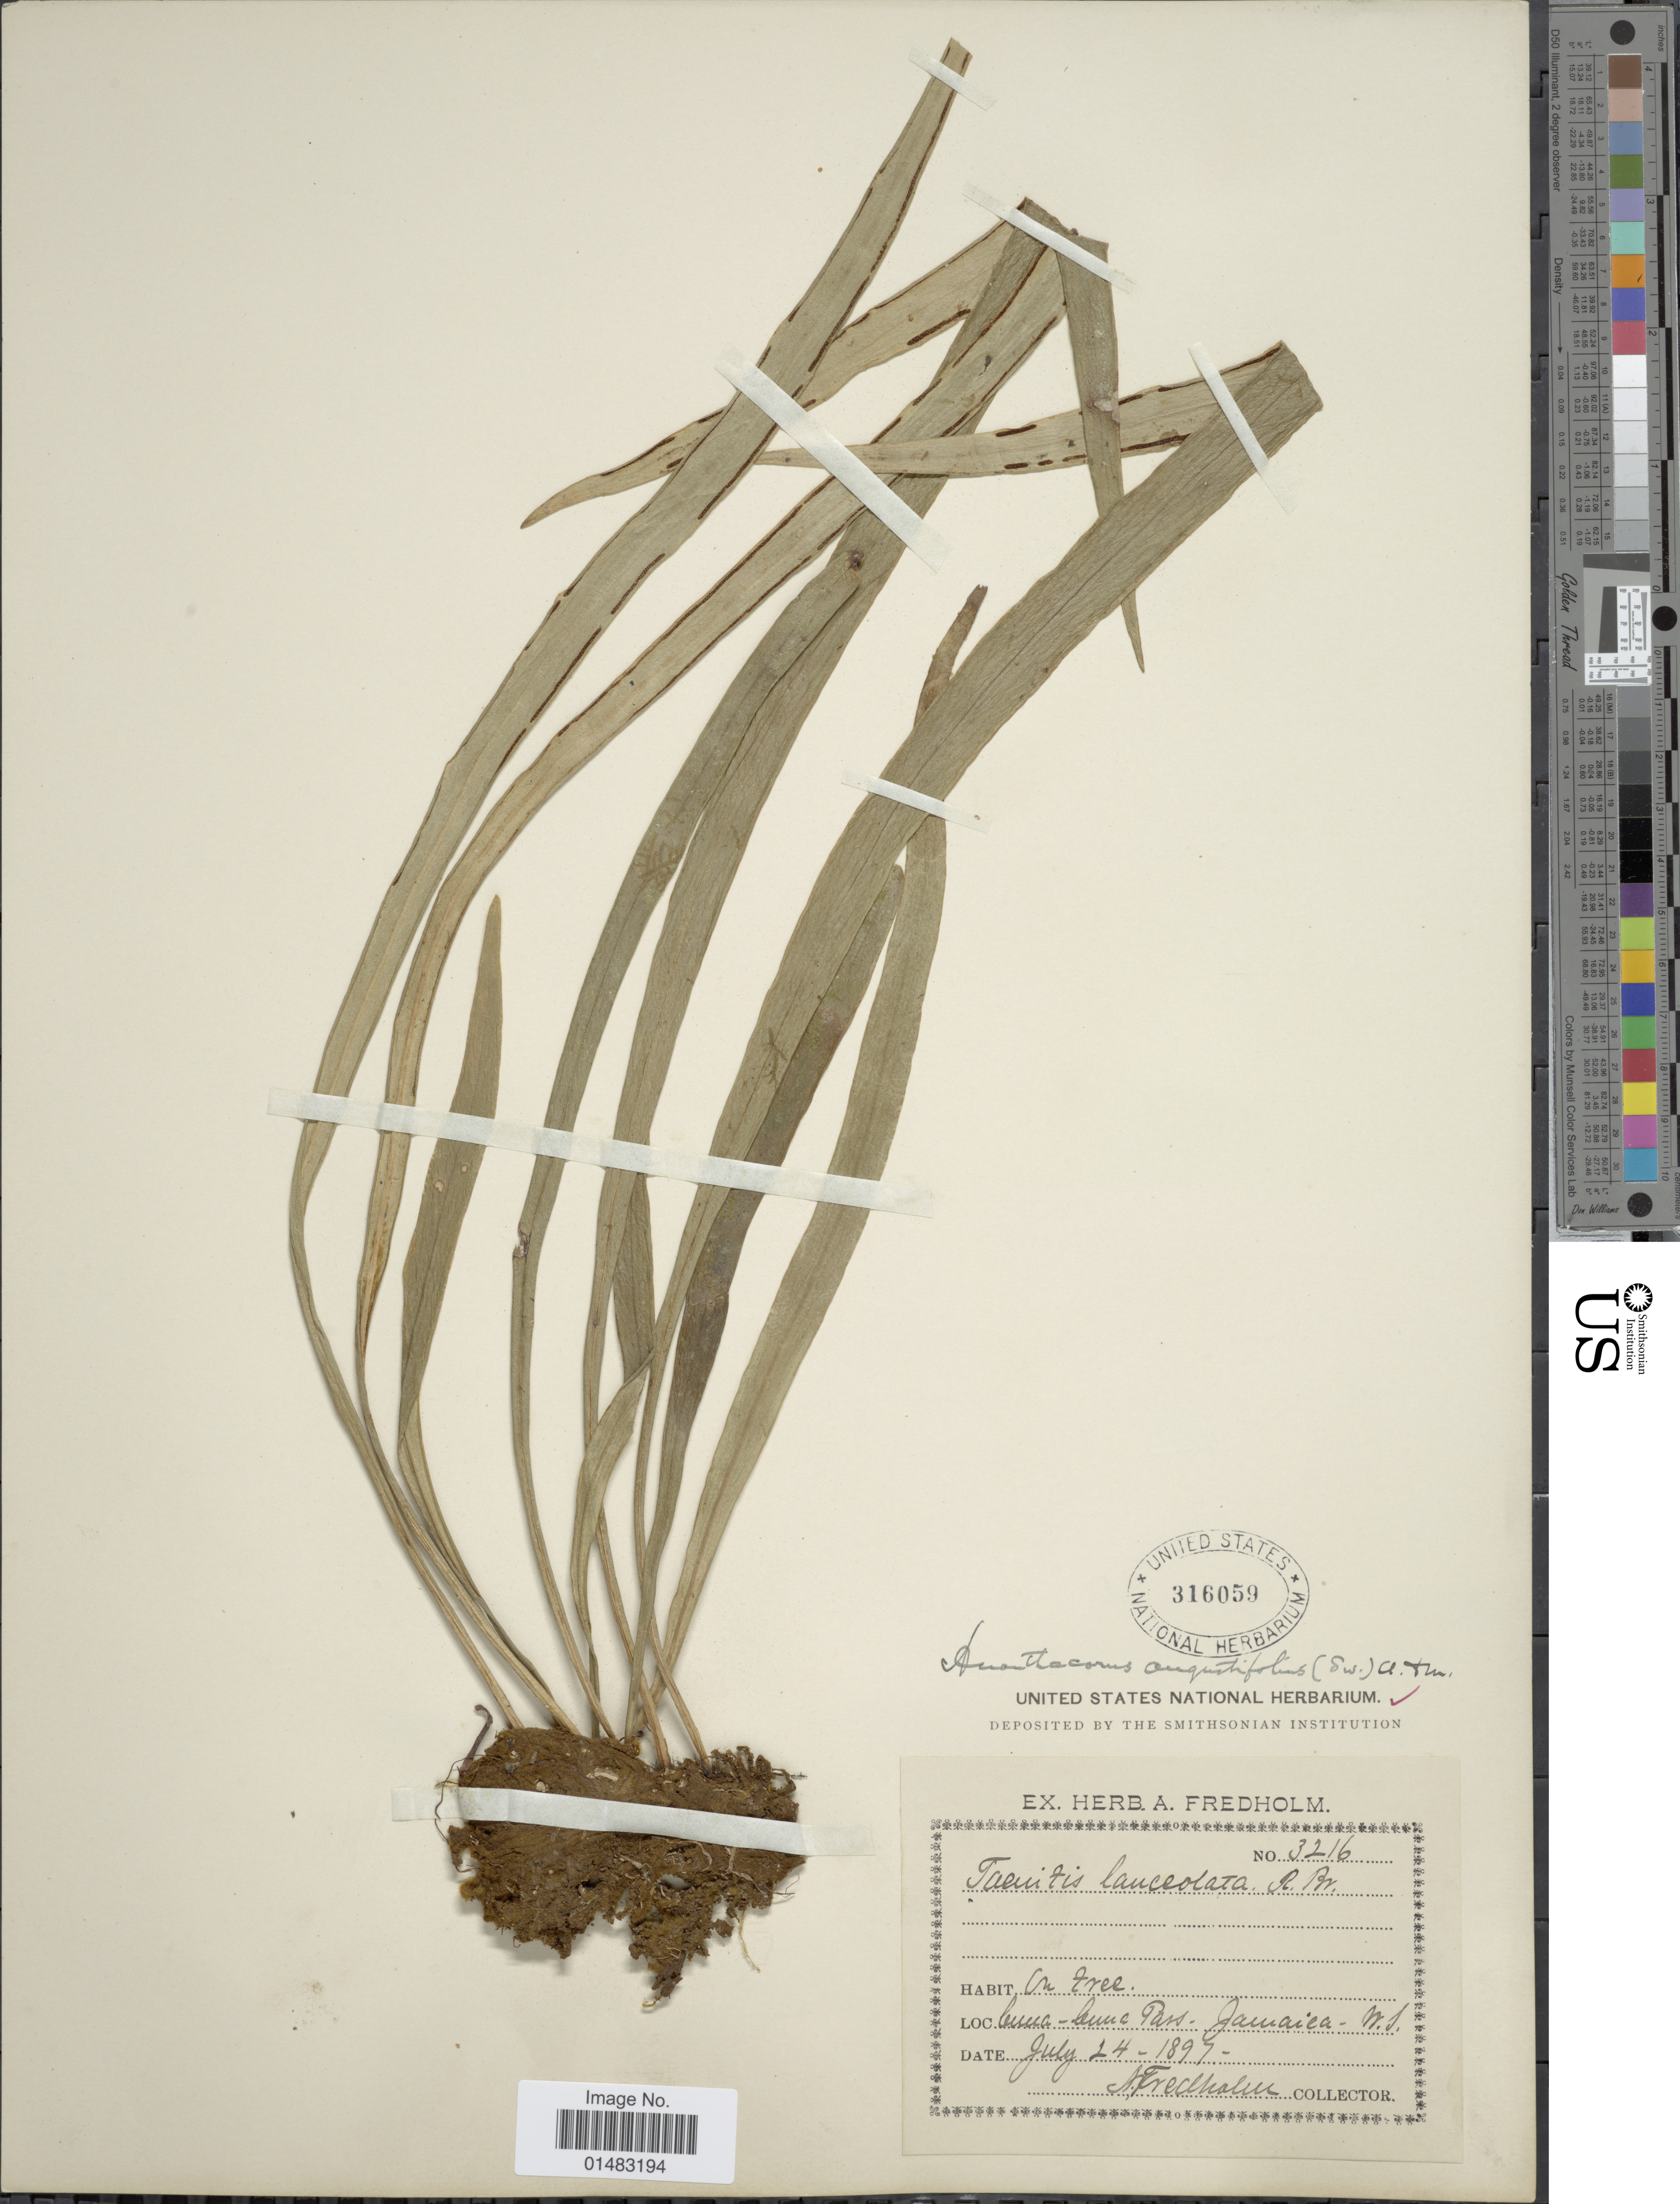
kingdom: Plantae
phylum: Tracheophyta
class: Polypodiopsida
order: Polypodiales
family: Pteridaceae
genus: Ananthacorus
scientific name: Ananthacorus angustifolius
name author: (Sw.) Underw. & Maxon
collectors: A. Fredholm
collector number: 3216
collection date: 1897-07-24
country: Jamaica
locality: Cuna-Cuna Pass, W.I.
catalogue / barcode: US 316059